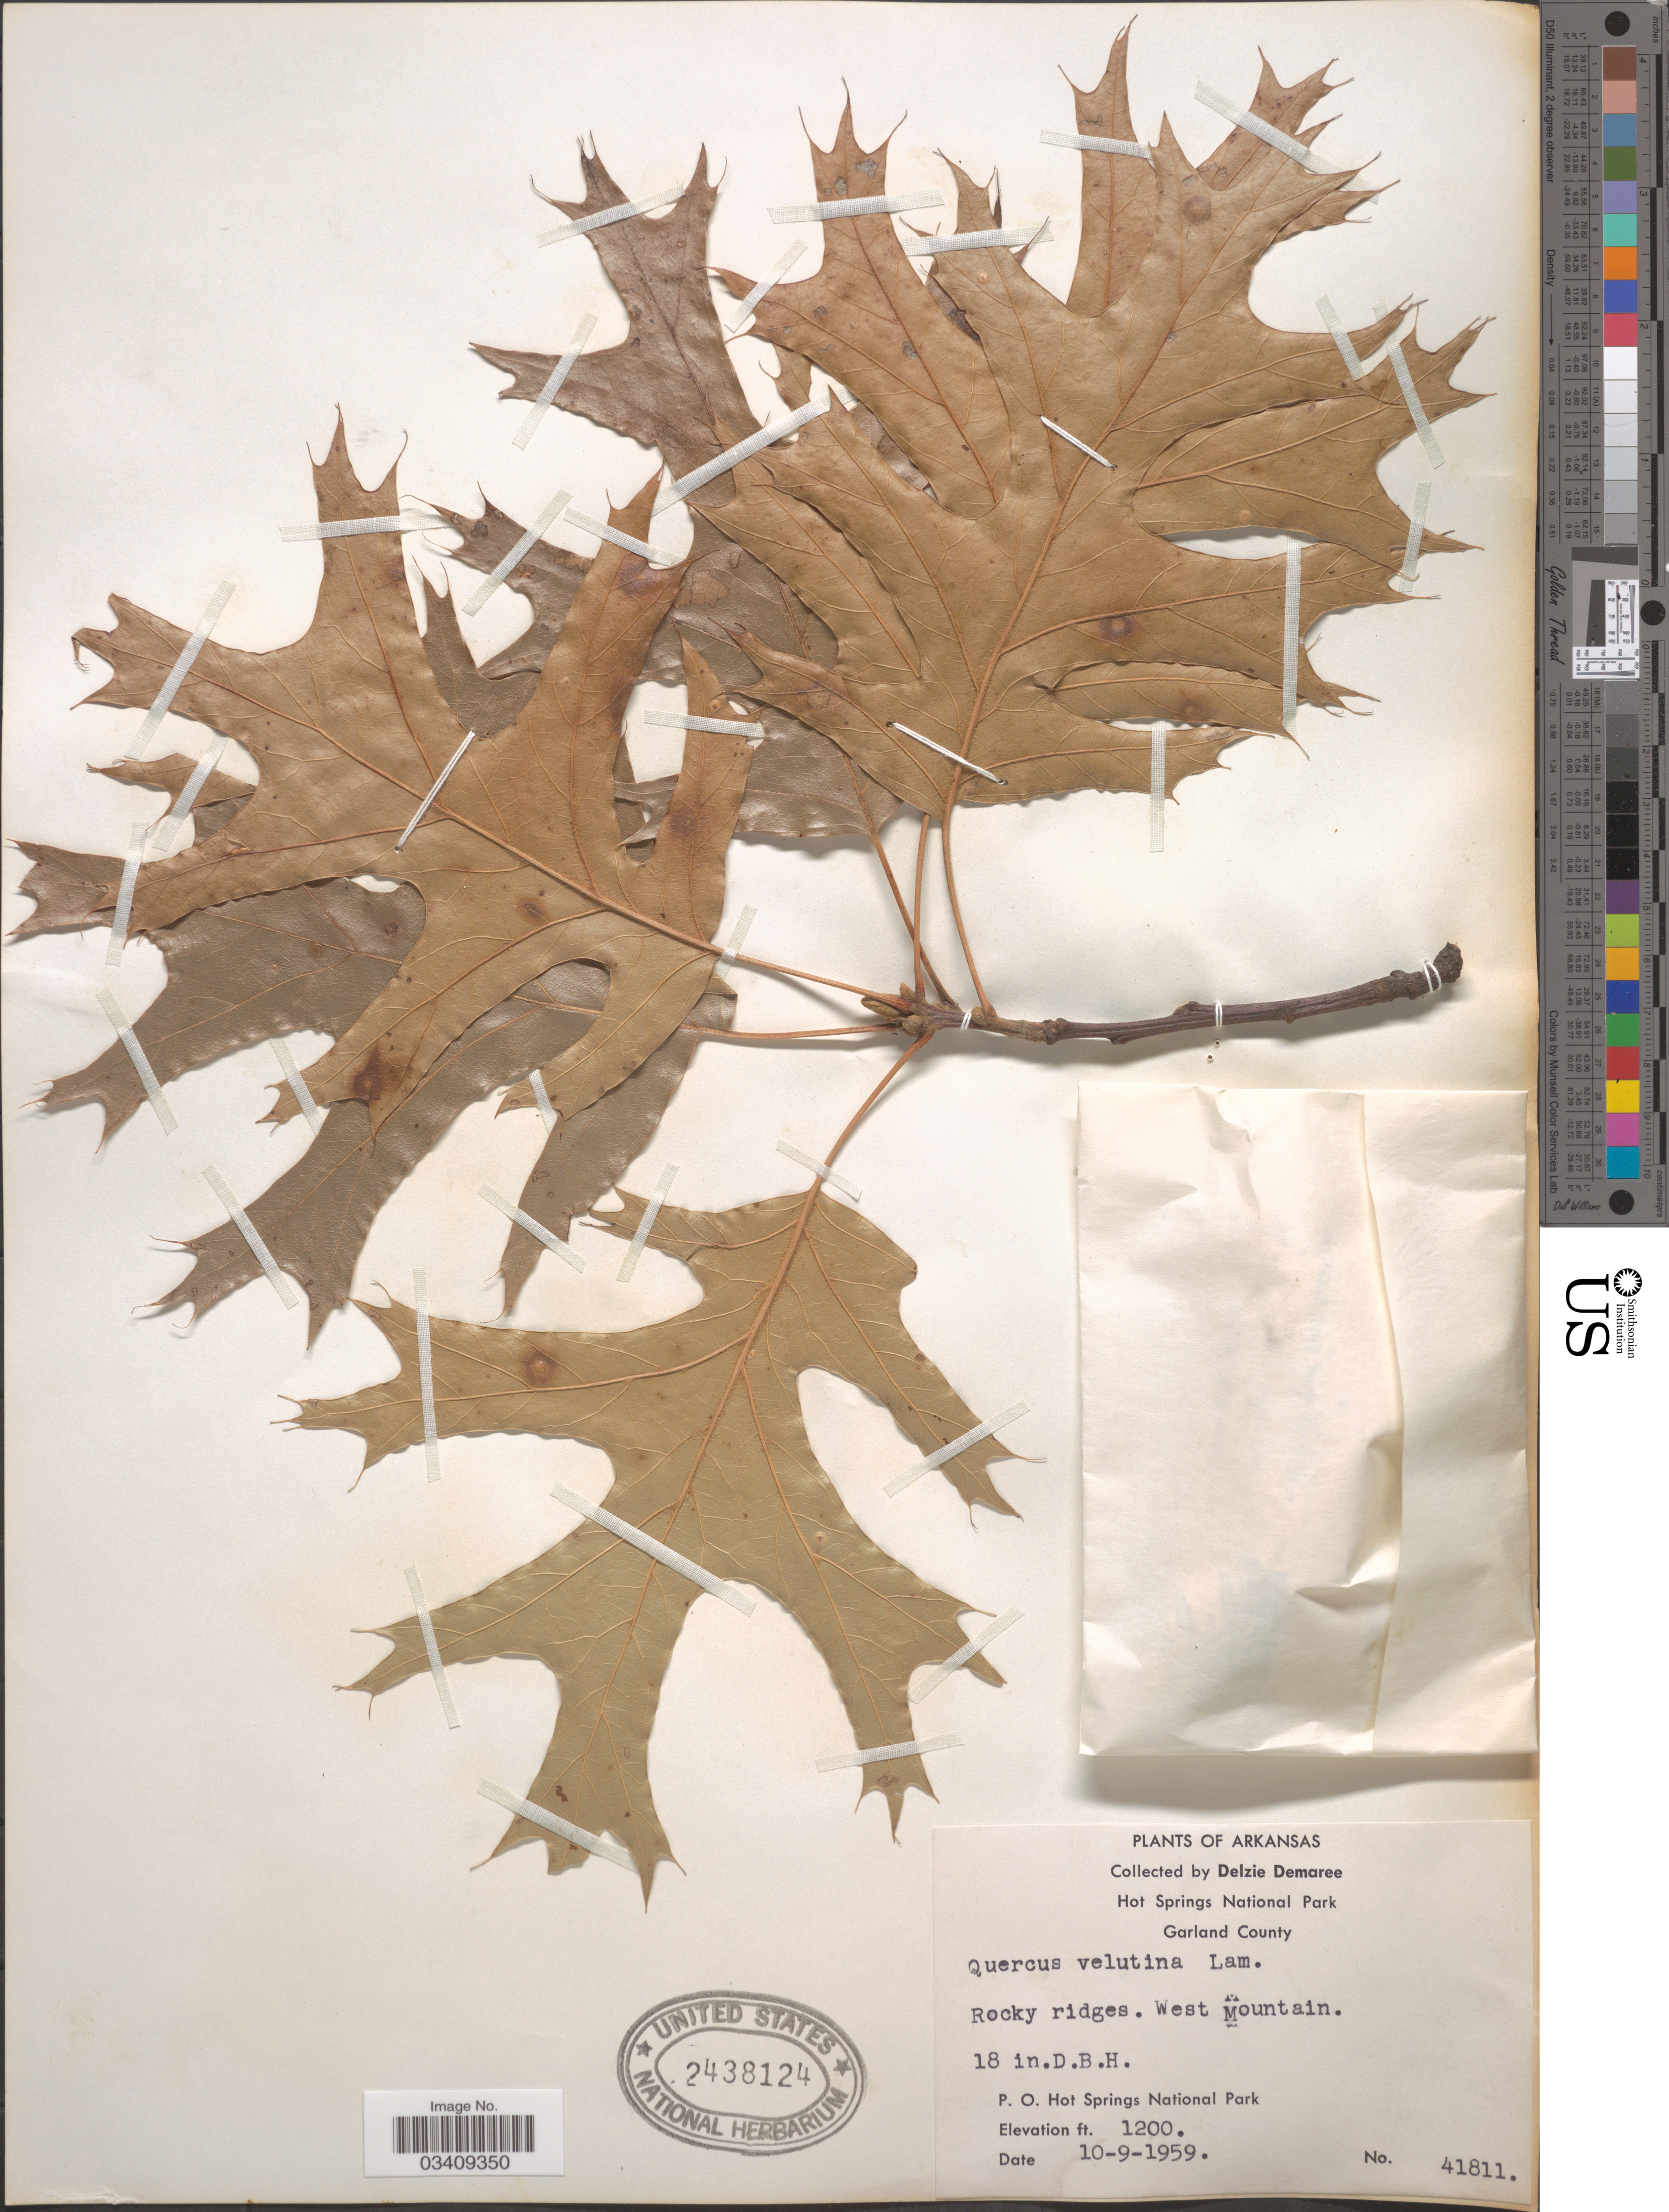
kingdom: Plantae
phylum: Tracheophyta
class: Magnoliopsida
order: Fagales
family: Fagaceae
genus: Quercus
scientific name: Quercus velutina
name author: Lam.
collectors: D. Demaree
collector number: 41811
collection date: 1959-10-09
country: United States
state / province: Arkansas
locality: Hot Springs National Park, Garland County. West Mountain. P.O. Hot Springs National Park.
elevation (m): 366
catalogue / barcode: US 2438124